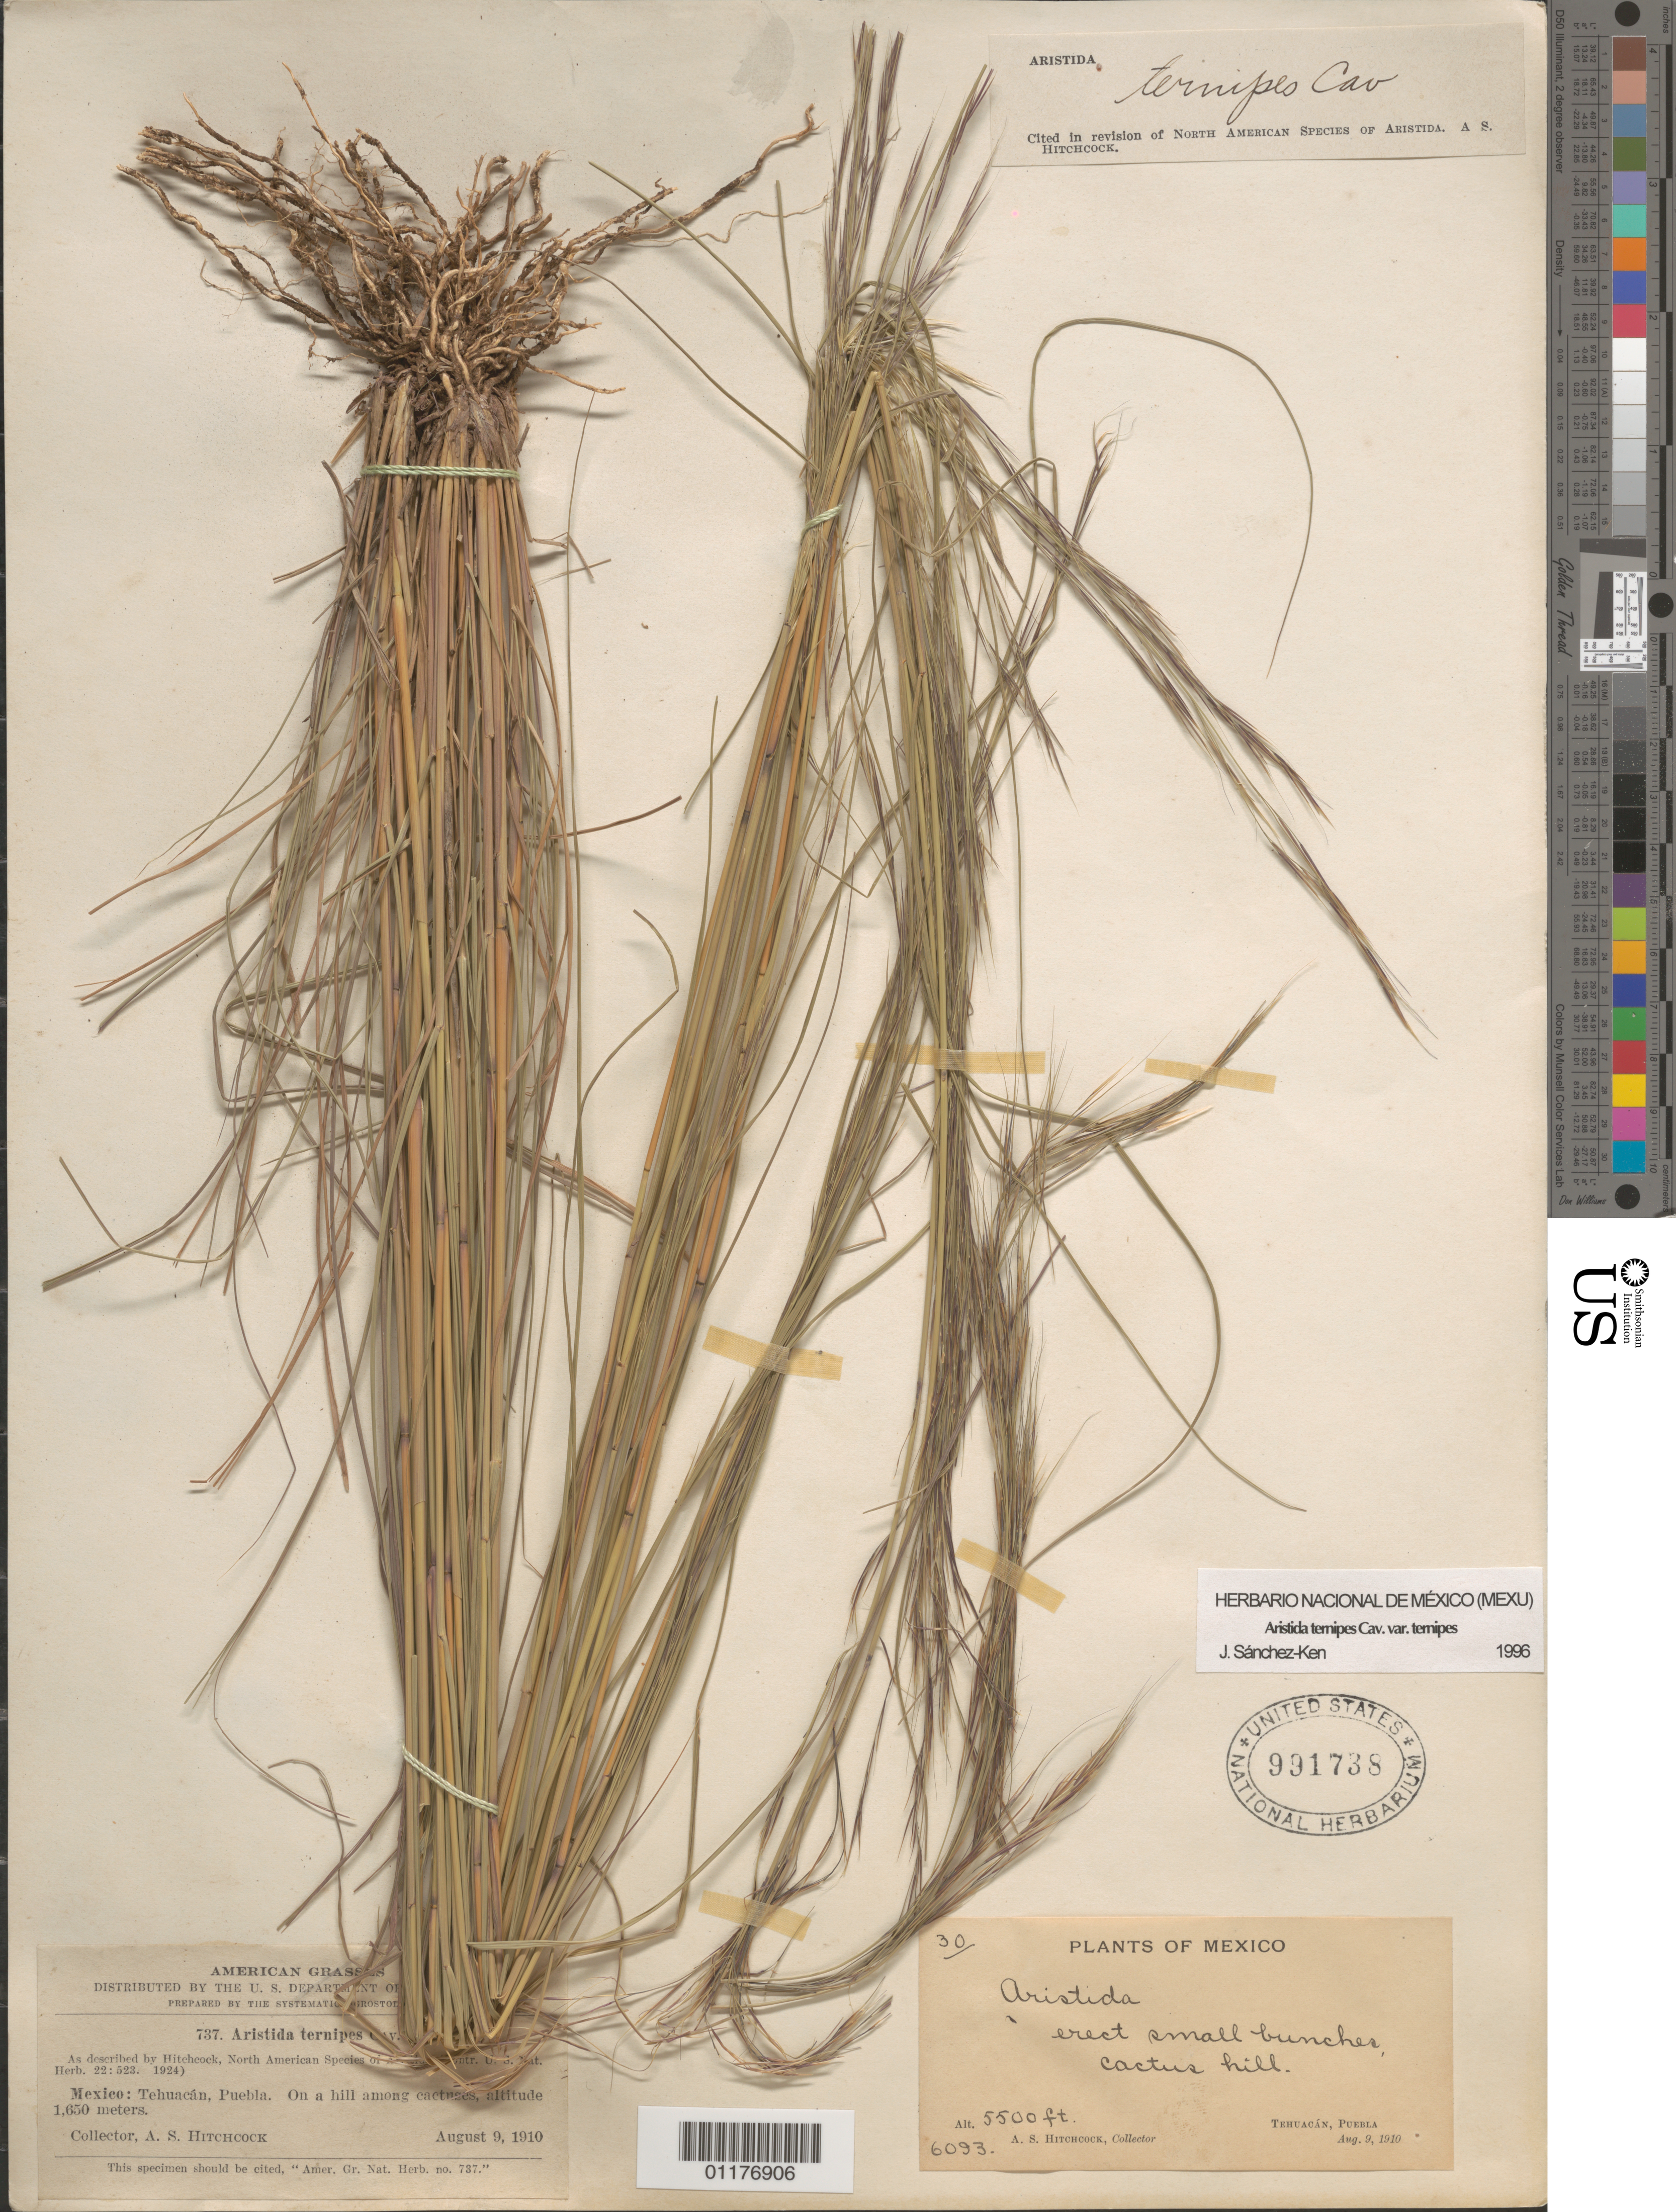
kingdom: Plantae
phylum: Tracheophyta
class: Liliopsida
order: Poales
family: Poaceae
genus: Aristida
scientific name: Aristida ternipes var. ternipes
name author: Cav.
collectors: A. S. Hitchcock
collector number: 737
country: Mexico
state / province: Puebla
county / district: Tehuacán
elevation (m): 1650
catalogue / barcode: US 991738